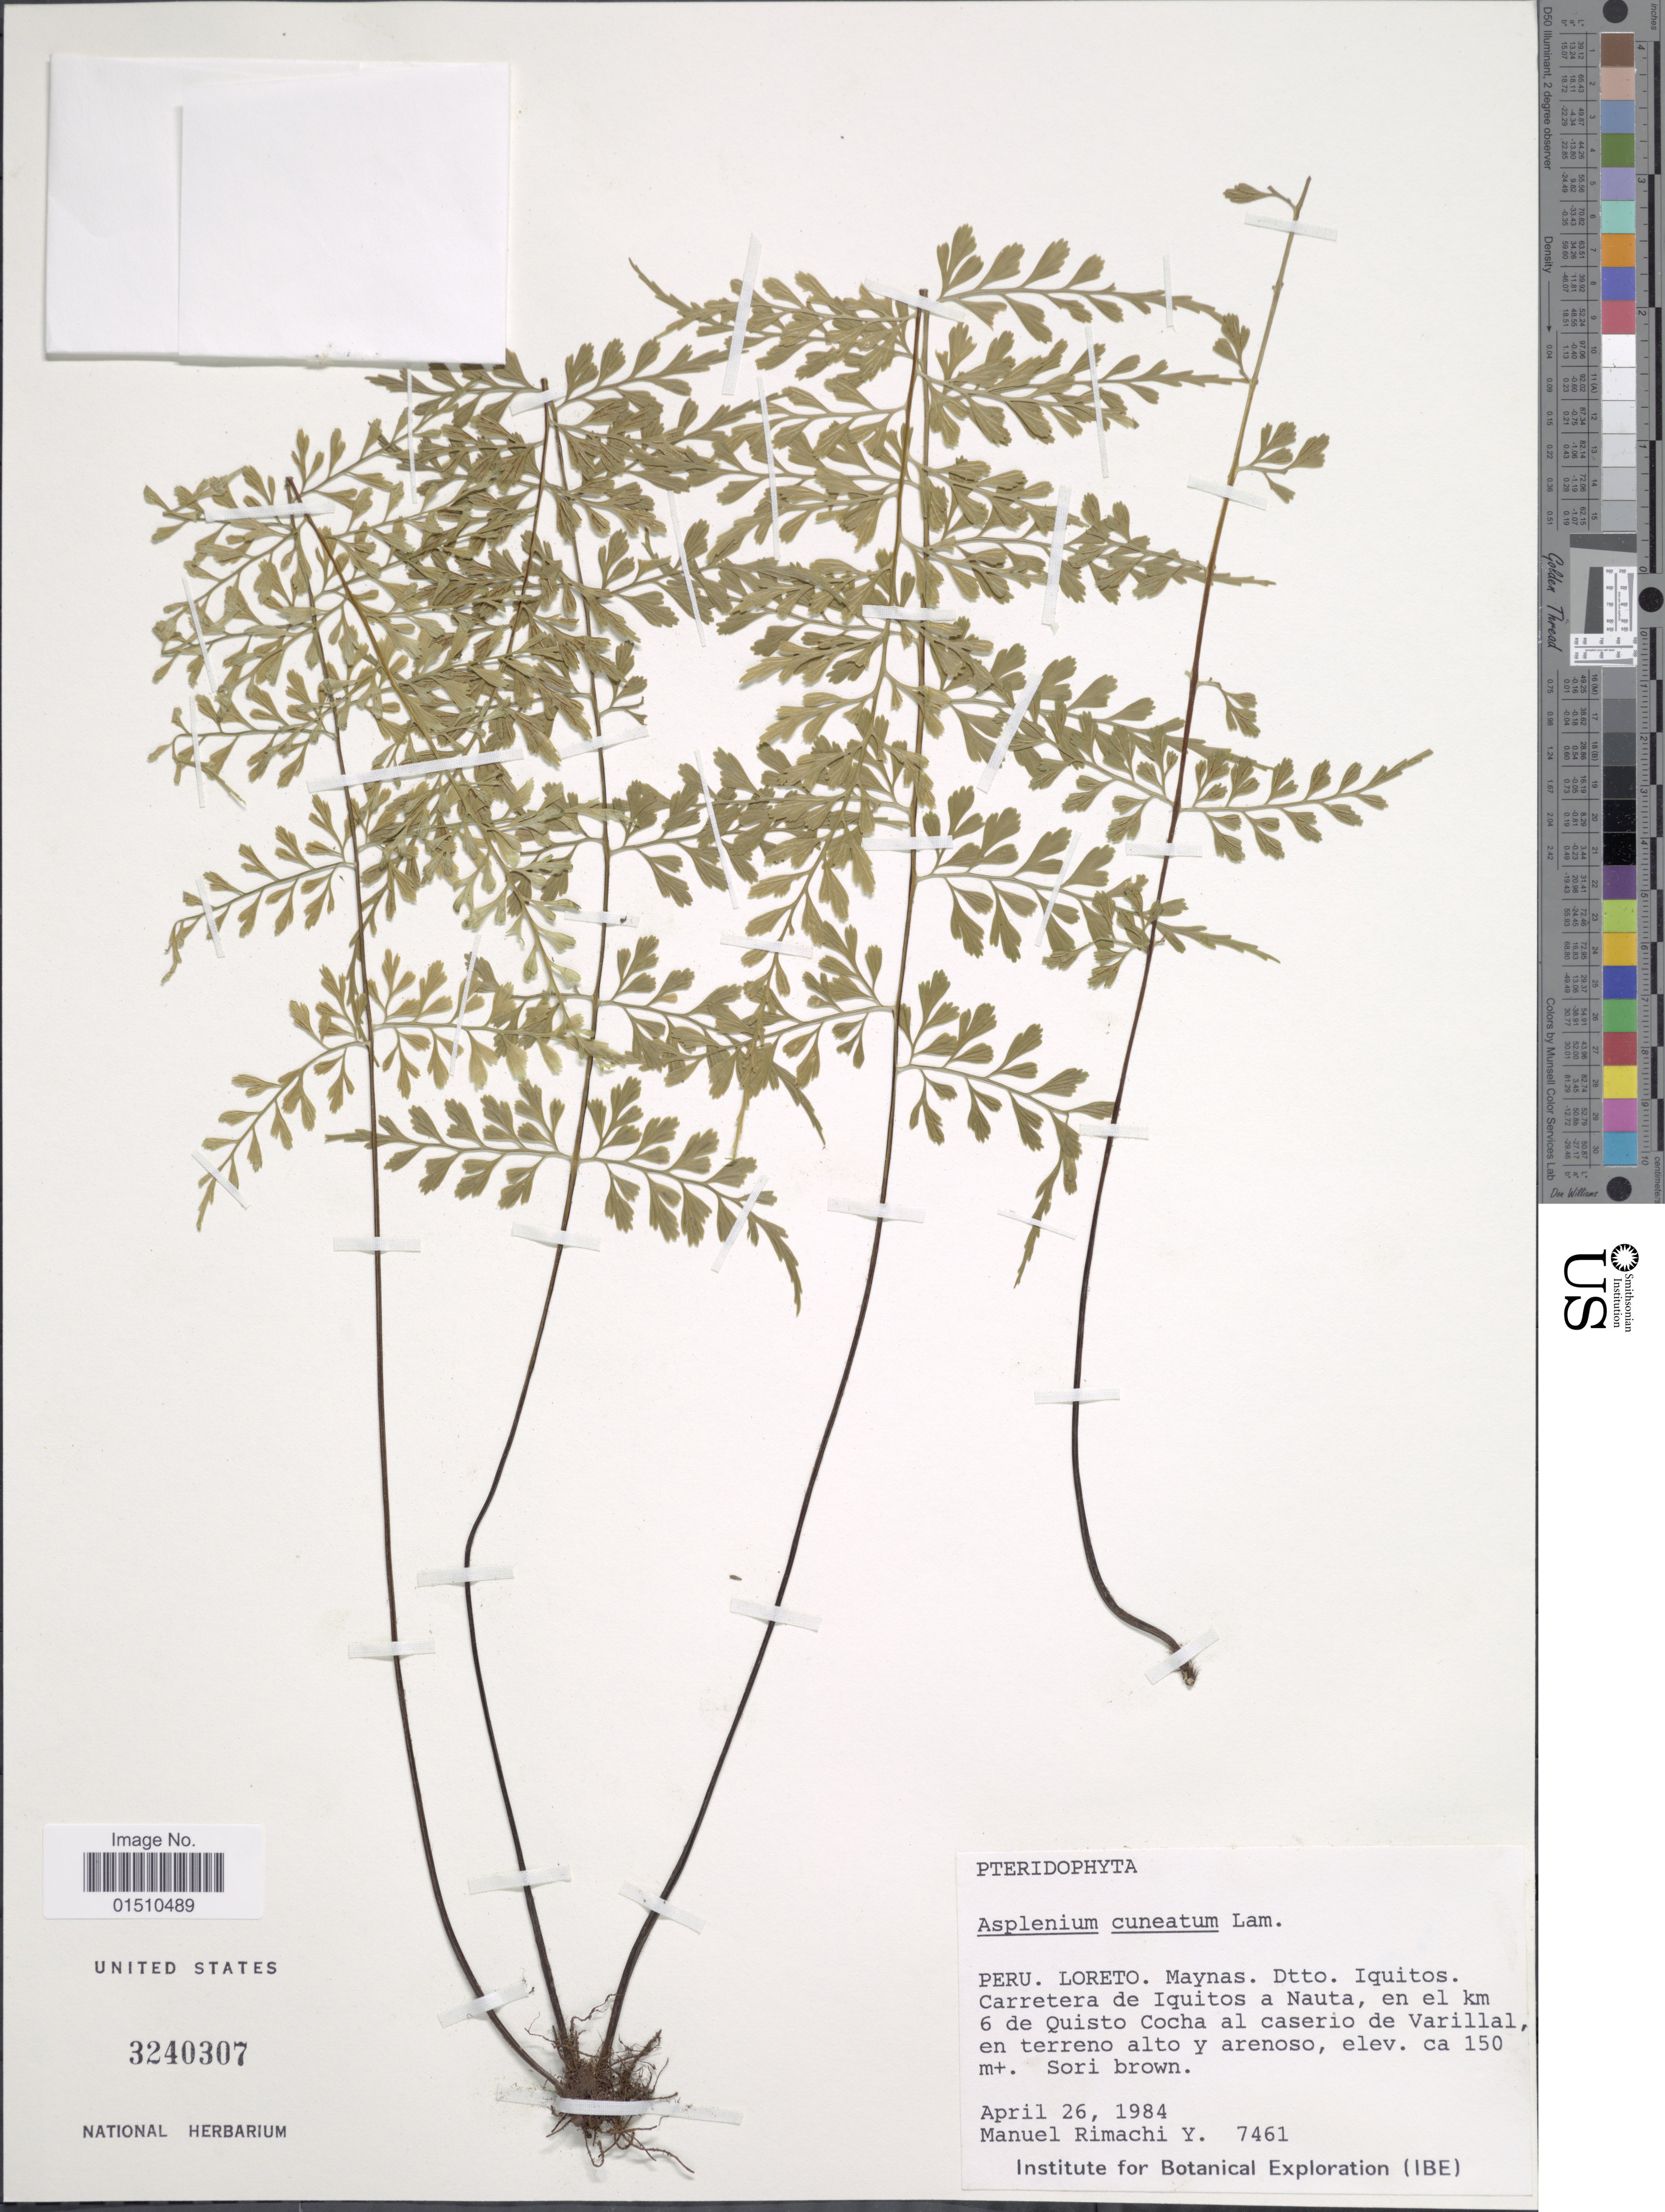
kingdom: Plantae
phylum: Tracheophyta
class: Polypodiopsida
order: Polypodiales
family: Aspleniaceae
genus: Asplenium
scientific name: Asplenium cuneatum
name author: Lam.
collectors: M. Rimachi Y.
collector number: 7461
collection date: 1984-04-26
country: Peru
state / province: Loreto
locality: Peru, Loreto, Maynas, Dtto. Iquitos, Carretera de Iquitos a Nauta, en el km 6 de Quisto Cocha al caserio de Varillal en terreno alto y arenoso.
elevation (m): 150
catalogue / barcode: US 3240307